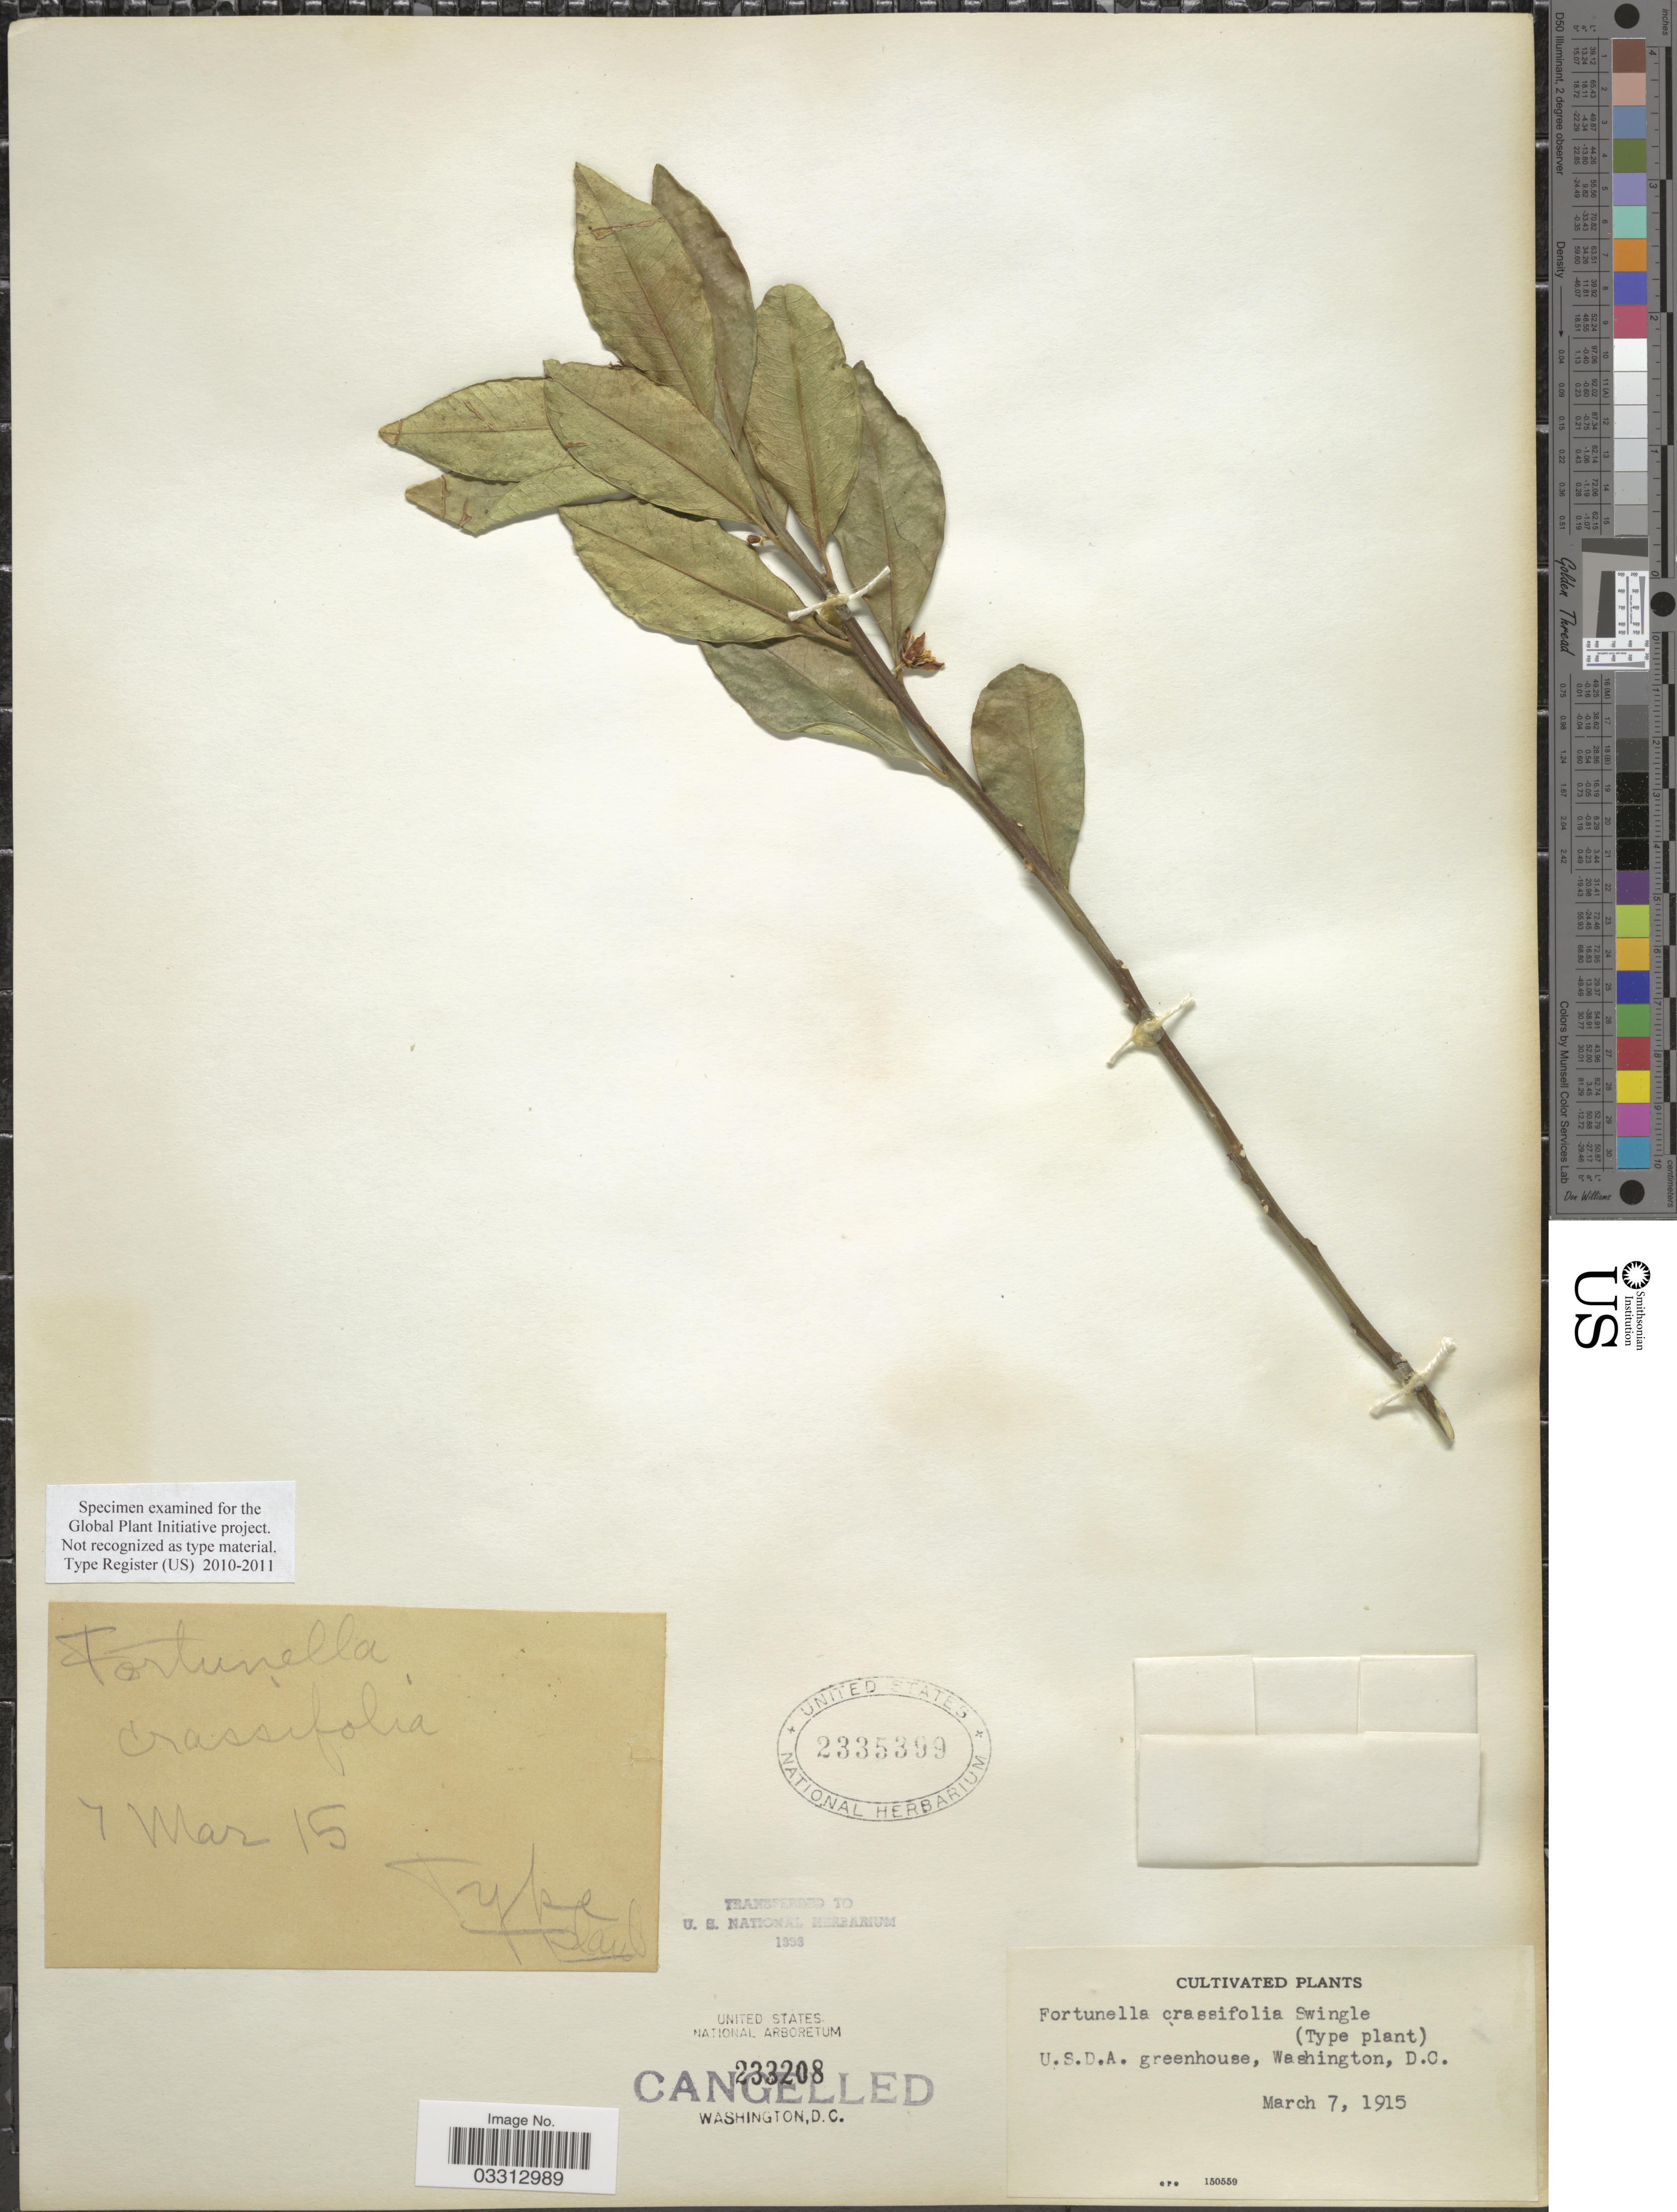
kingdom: Plantae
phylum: Tracheophyta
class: Magnoliopsida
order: Sapindales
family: Rutaceae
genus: Citrus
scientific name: Citrus japonica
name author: Thunb.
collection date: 1915-03-07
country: United States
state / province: District of Columbia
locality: U.S.D.A. greenhouse, Washington, D.C.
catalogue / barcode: US 2335399